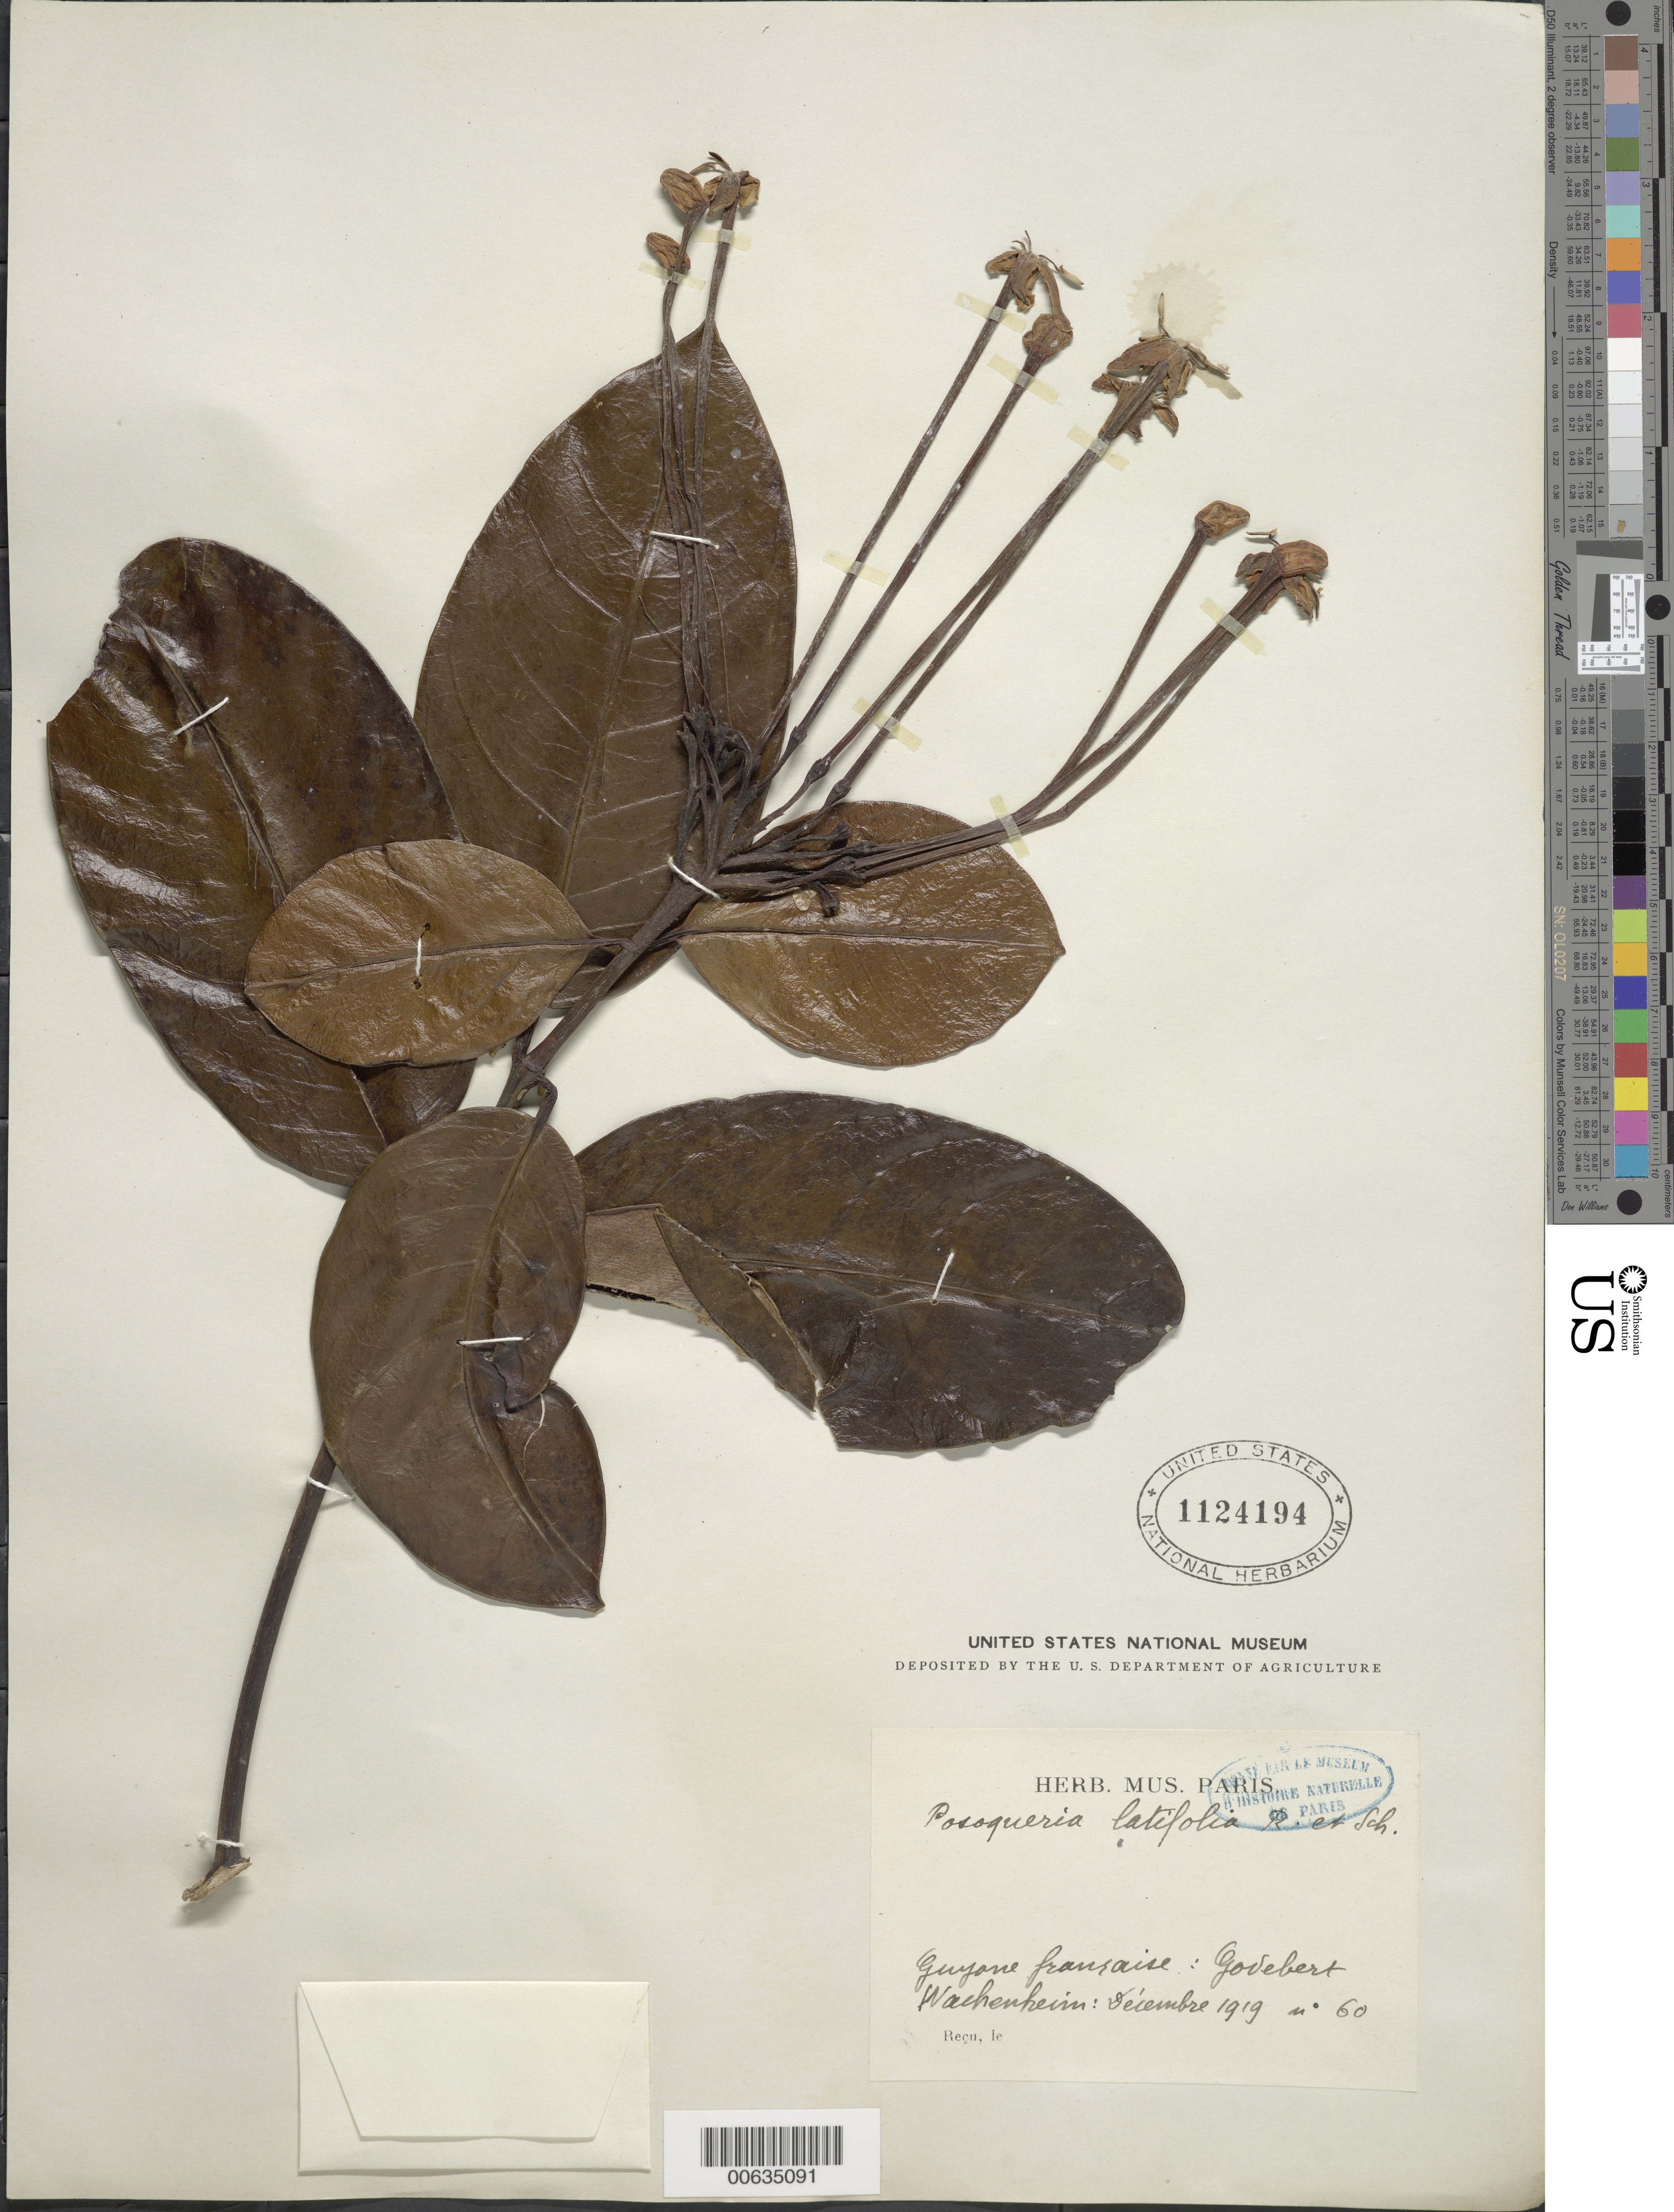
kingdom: Plantae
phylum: Tracheophyta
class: Magnoliopsida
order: Gentianales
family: Rubiaceae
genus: Posoqueria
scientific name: Posoqueria latifolia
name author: (Rudge) Roem. & Schult.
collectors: G. Wachenheim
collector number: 60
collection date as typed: Dec-19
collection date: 1919-12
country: French Guiana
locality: Godebert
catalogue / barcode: US 1124194